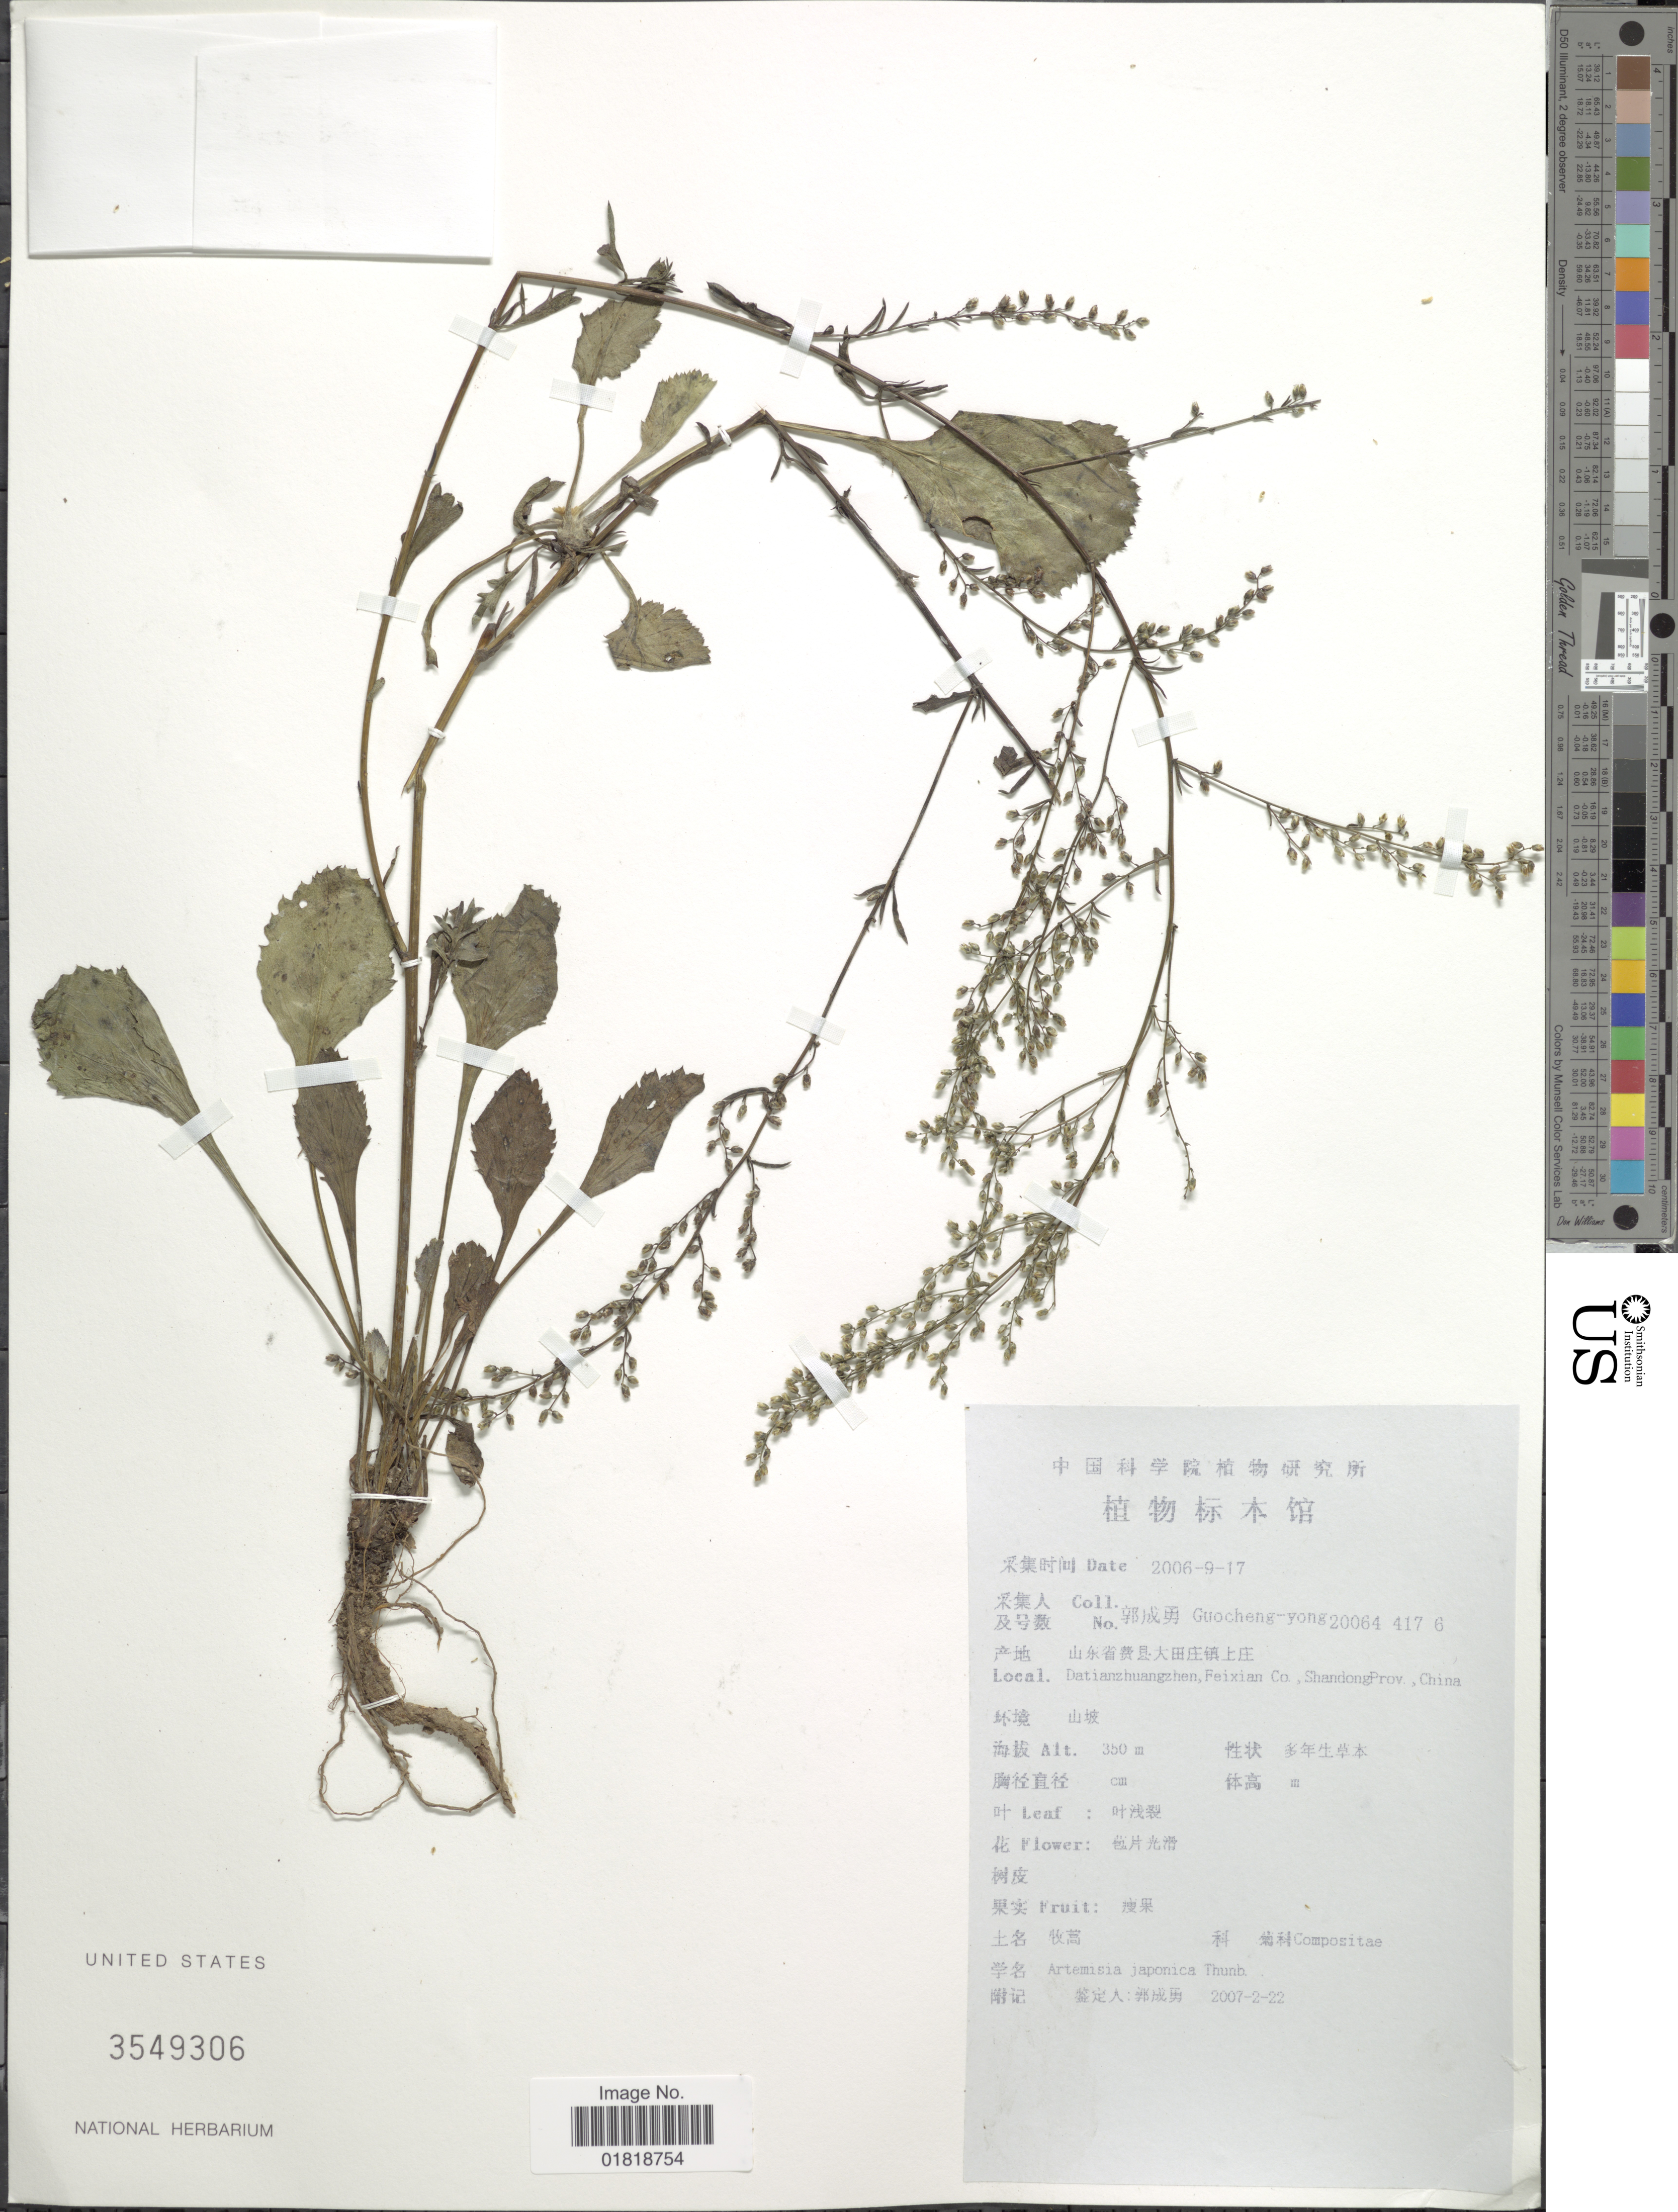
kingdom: Plantae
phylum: Tracheophyta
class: Magnoliopsida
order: Asterales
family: Asteraceae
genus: Artemisia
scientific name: Artemisia japonica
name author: Thunb.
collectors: Guo cheng-yong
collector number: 20064-417-6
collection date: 2006-09-17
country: China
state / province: Shandong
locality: Datianzhuangzhen, Feixian Co.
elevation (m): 350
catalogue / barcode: US 3549306